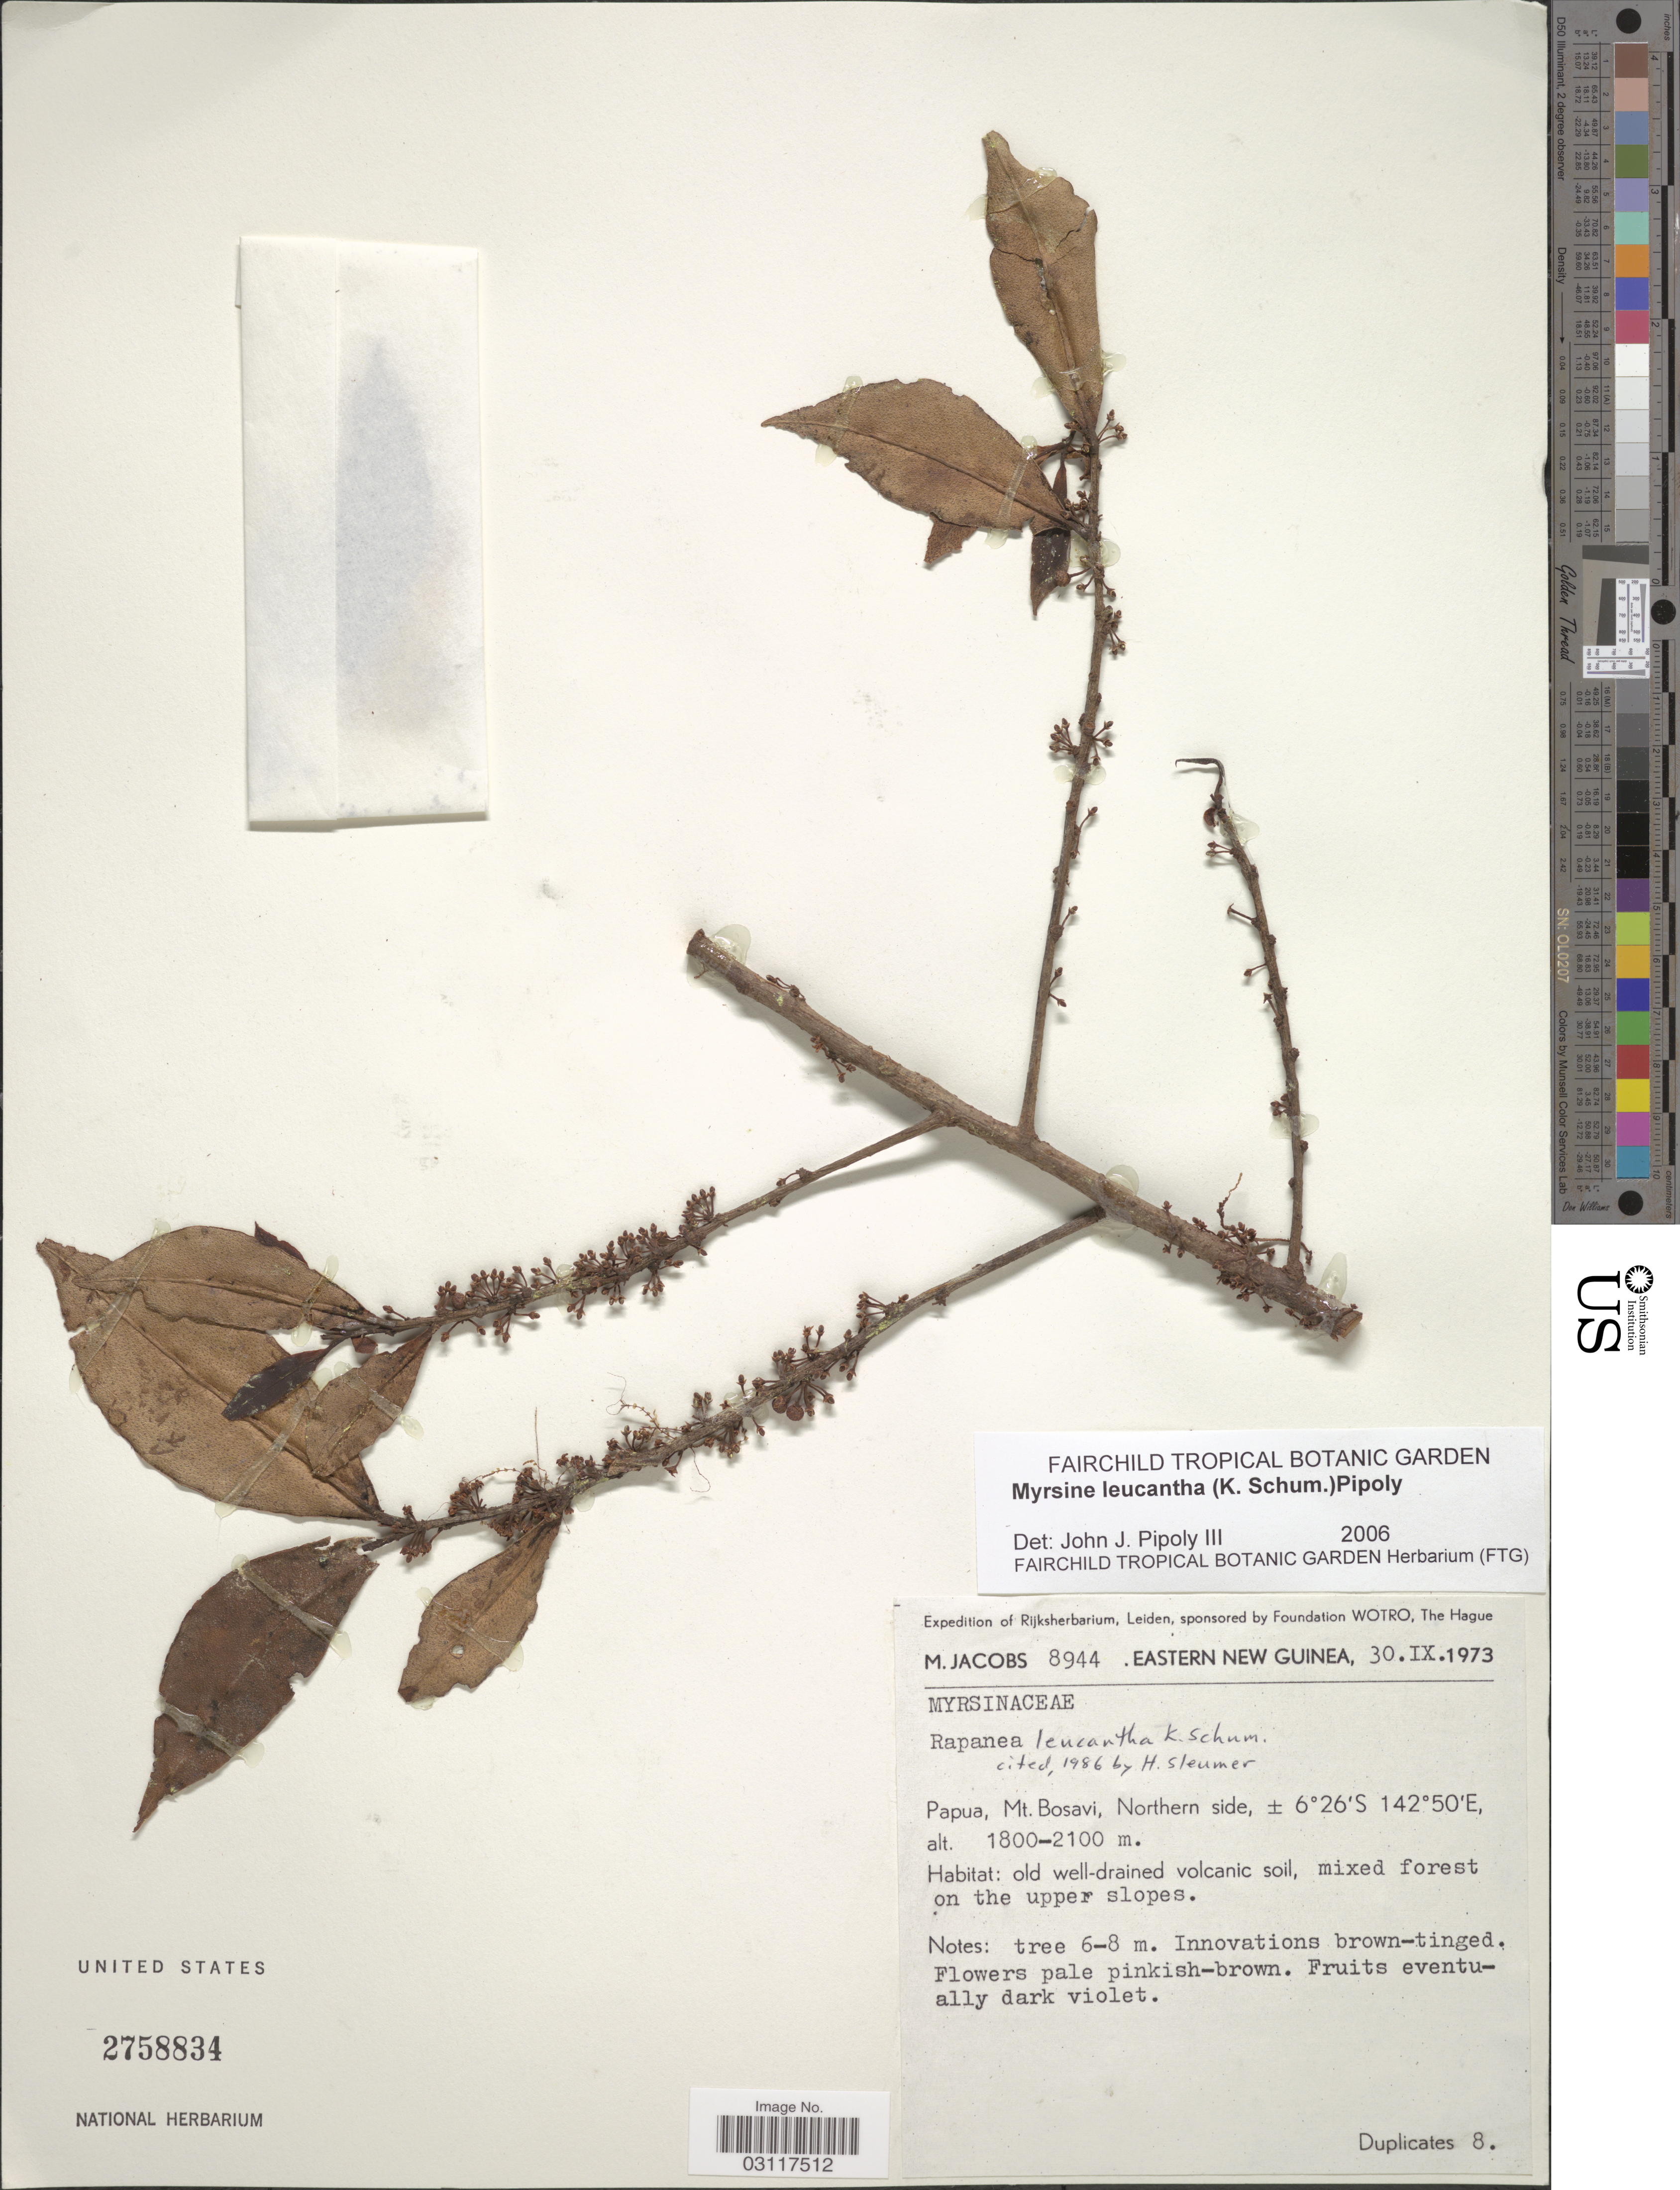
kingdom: Plantae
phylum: Tracheophyta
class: Magnoliopsida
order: Ericales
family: Primulaceae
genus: Myrsine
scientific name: Myrsine leucantha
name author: (K. Schum.) Pipoly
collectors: M. Jacobs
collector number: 8944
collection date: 1973-09-30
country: Papua New Guinea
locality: Eastern New Guinea, Papua, Mt. Bosavi, Northern side.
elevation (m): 1800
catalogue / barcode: US 2758834